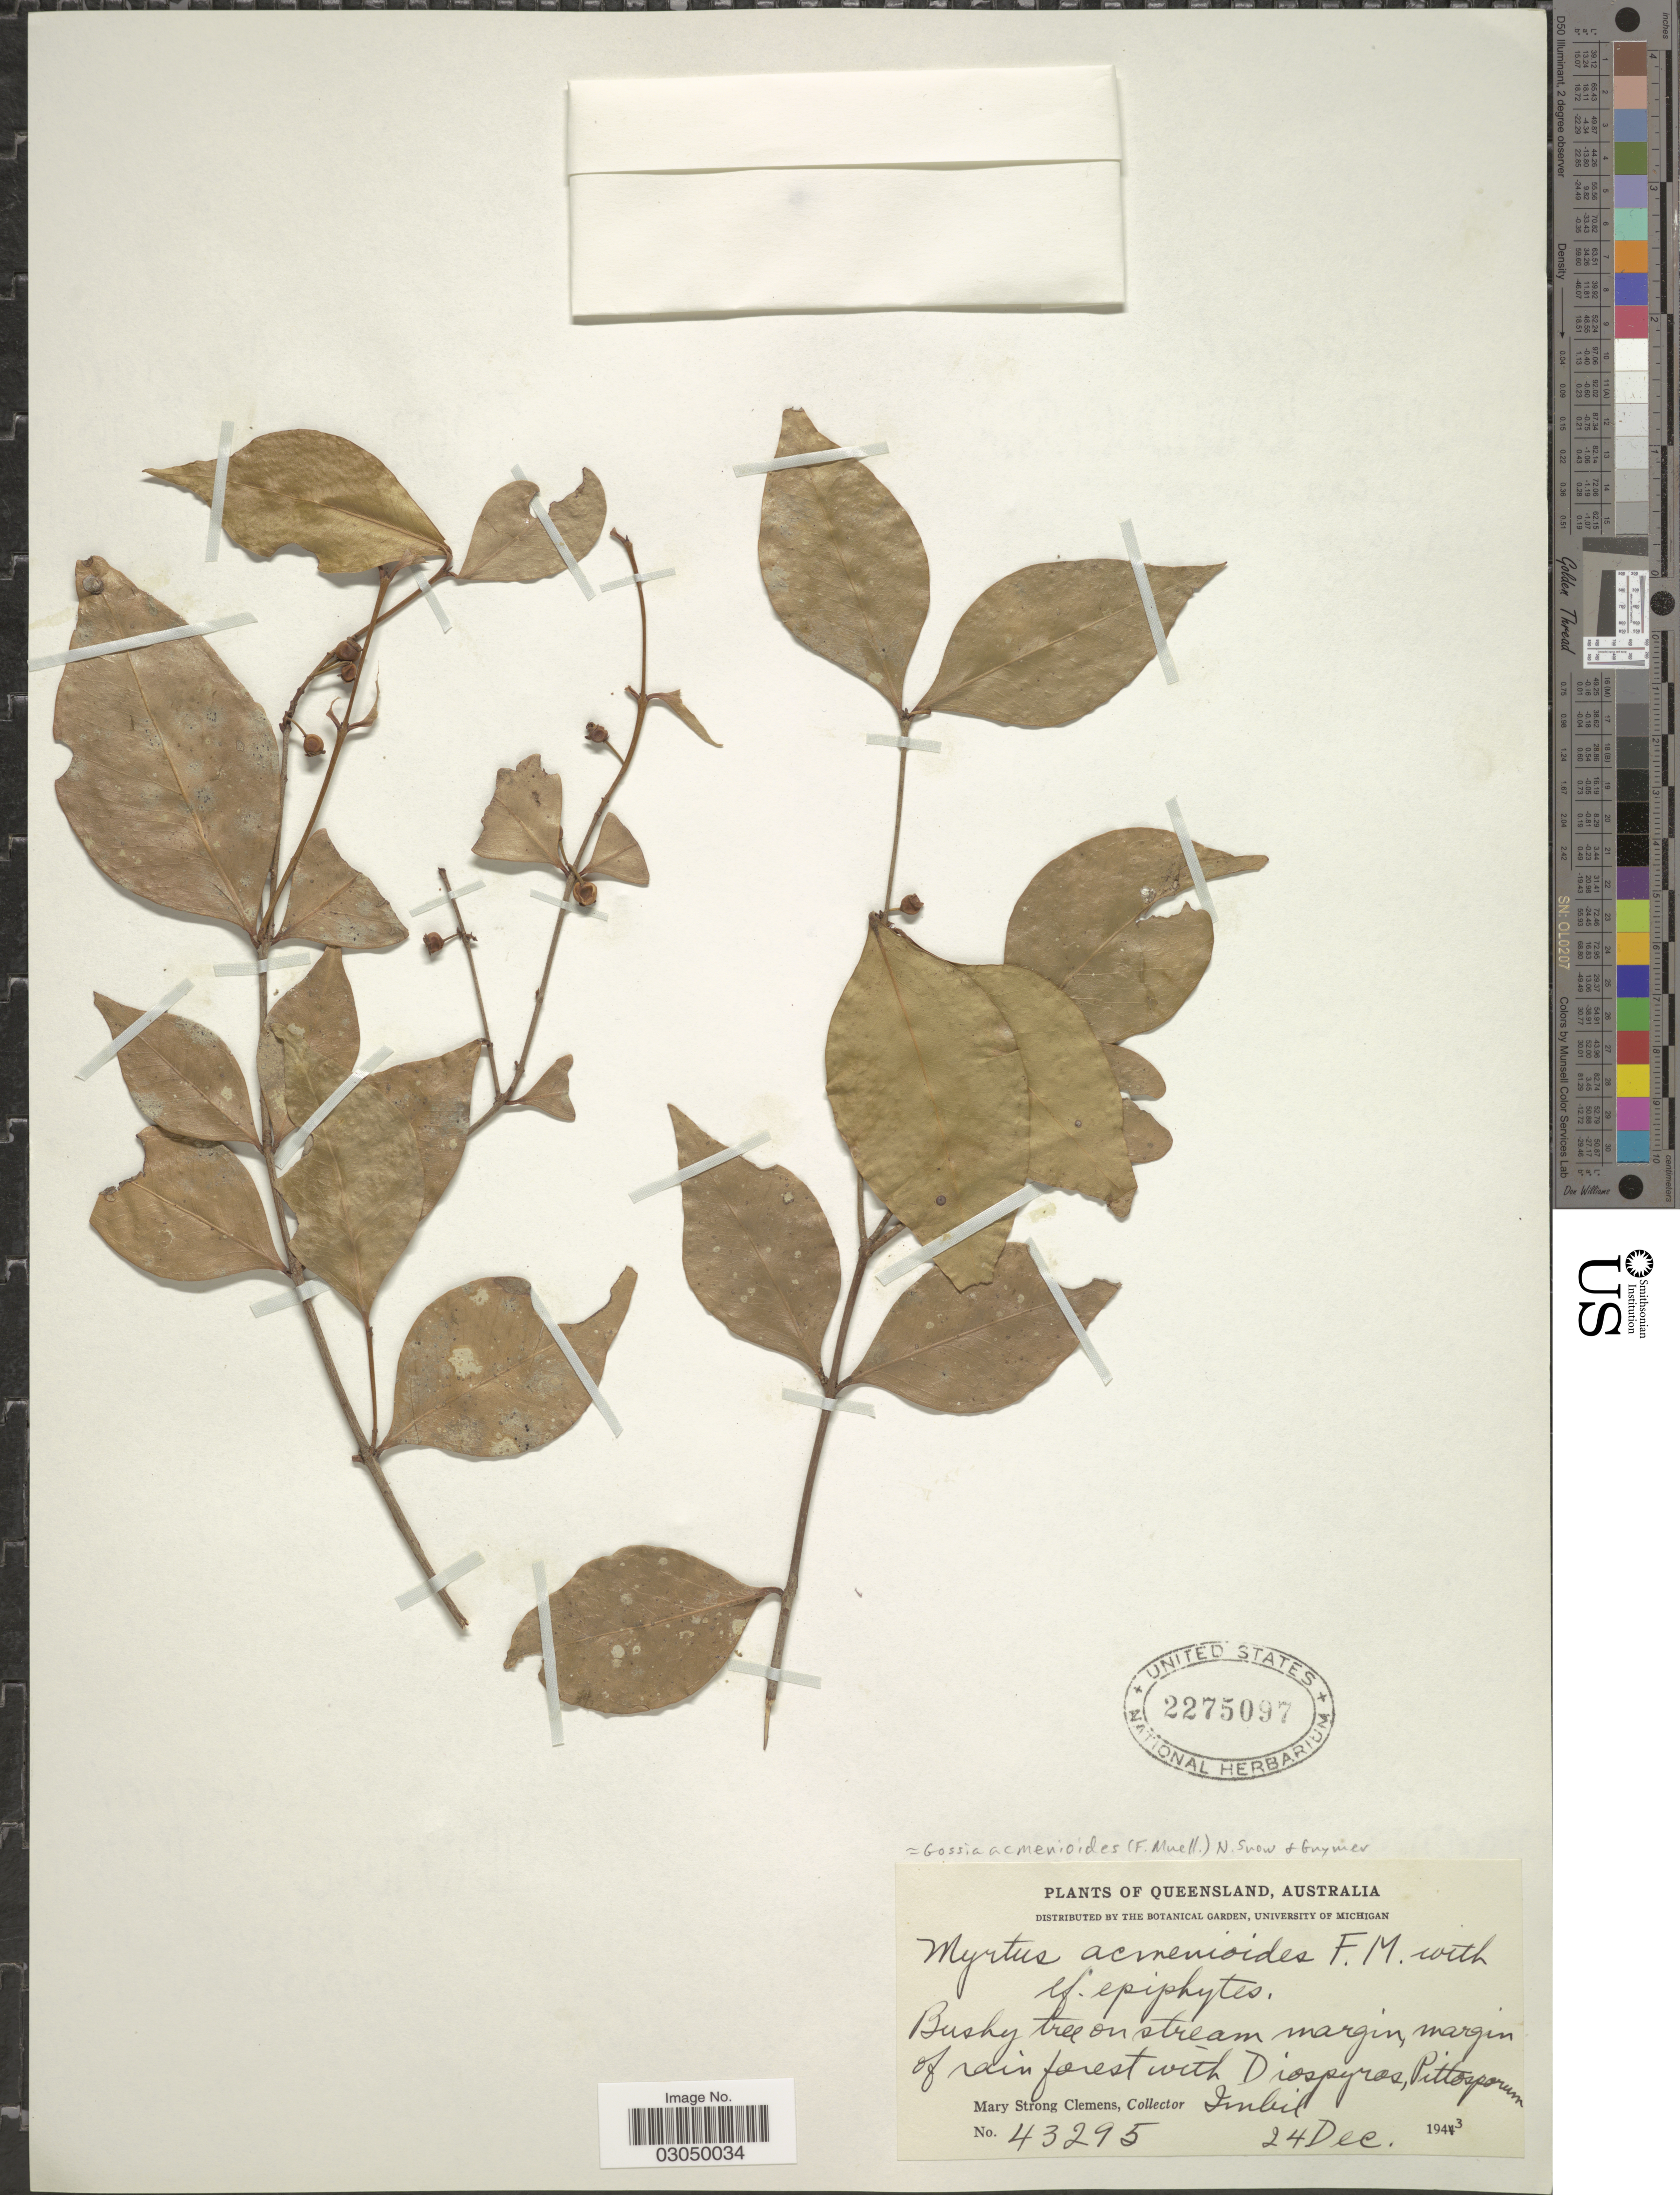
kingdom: Plantae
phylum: Tracheophyta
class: Magnoliopsida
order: Myrtales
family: Myrtaceae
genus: Gossia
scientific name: Gossia acmenoides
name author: (F. Muell.) N. Snow & Guymer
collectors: M. S. Clemens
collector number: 43295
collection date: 1943-12-24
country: Australia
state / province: Queensland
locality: Imbil.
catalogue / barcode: US 2275097